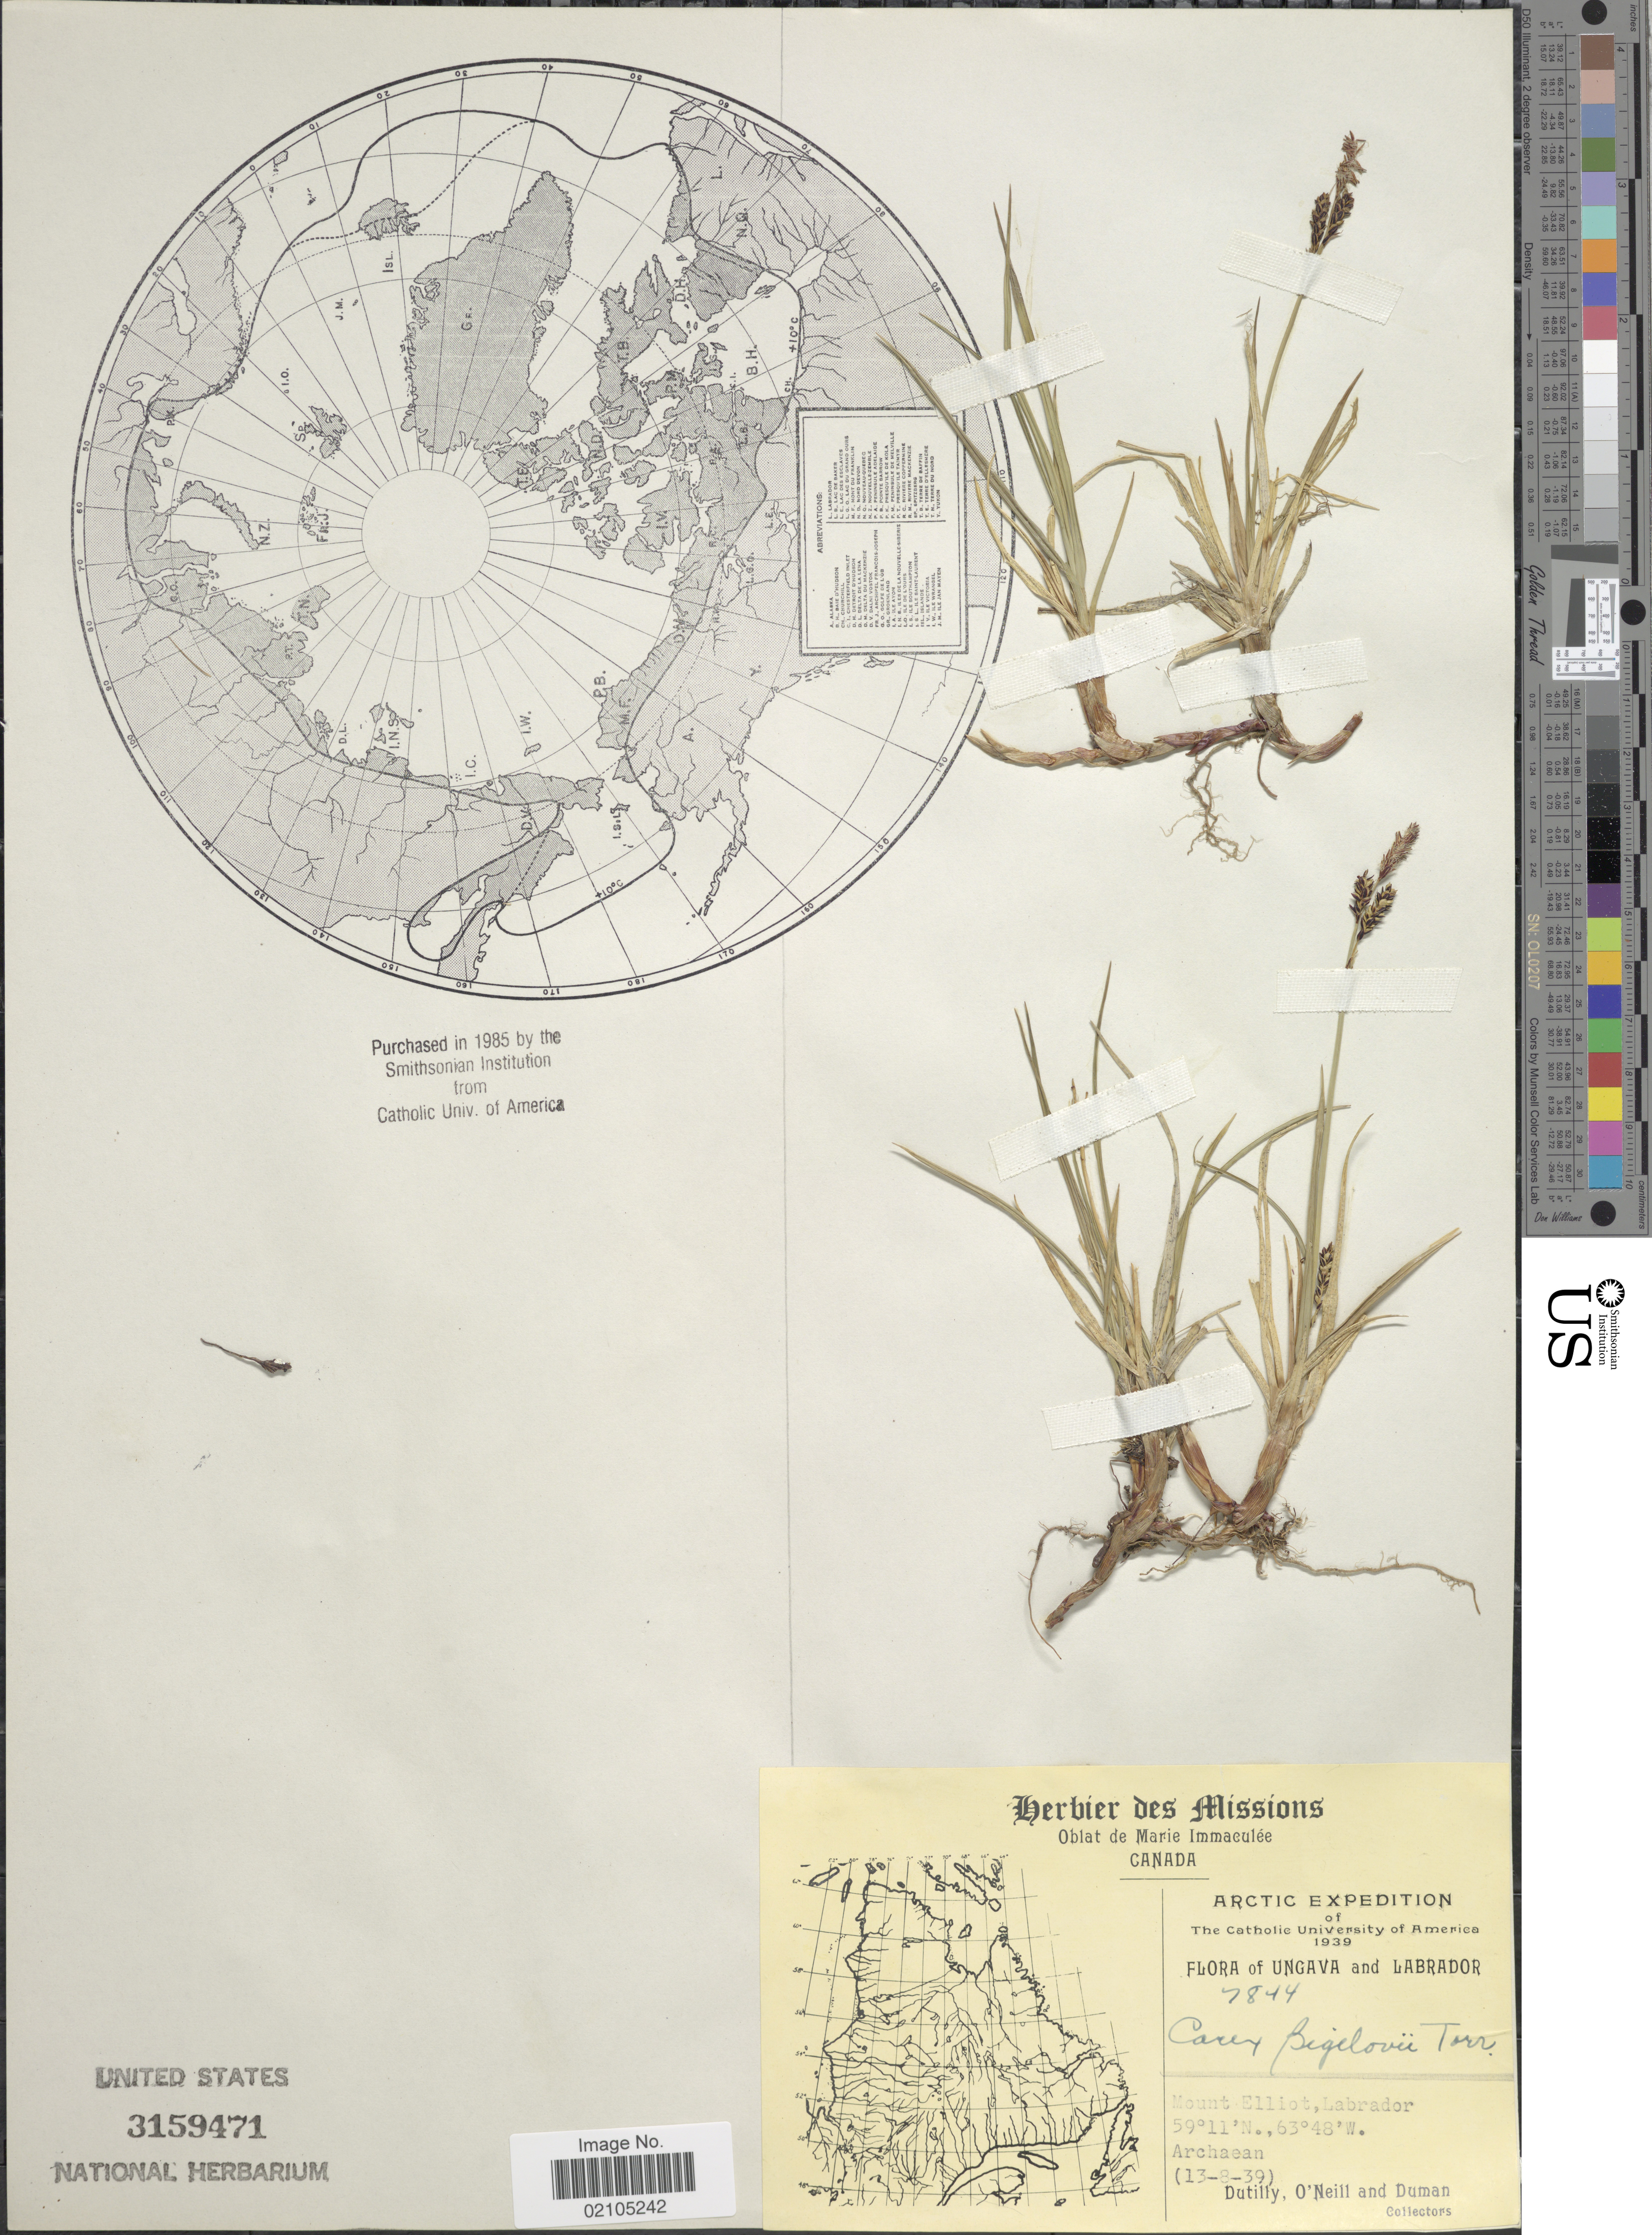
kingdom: Plantae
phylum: Tracheophyta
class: Liliopsida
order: Poales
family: Cyperaceae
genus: Carex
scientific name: Carex bigelowii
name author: Torr. ex Schwein.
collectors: -. Dutilly, -. O'Neill & -. Duman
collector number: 7844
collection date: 1939-08-13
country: Canada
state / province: Newfoundland and Labrador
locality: Arctic, Mount Elliot, Labrador. Archaean.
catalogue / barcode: US 3159471